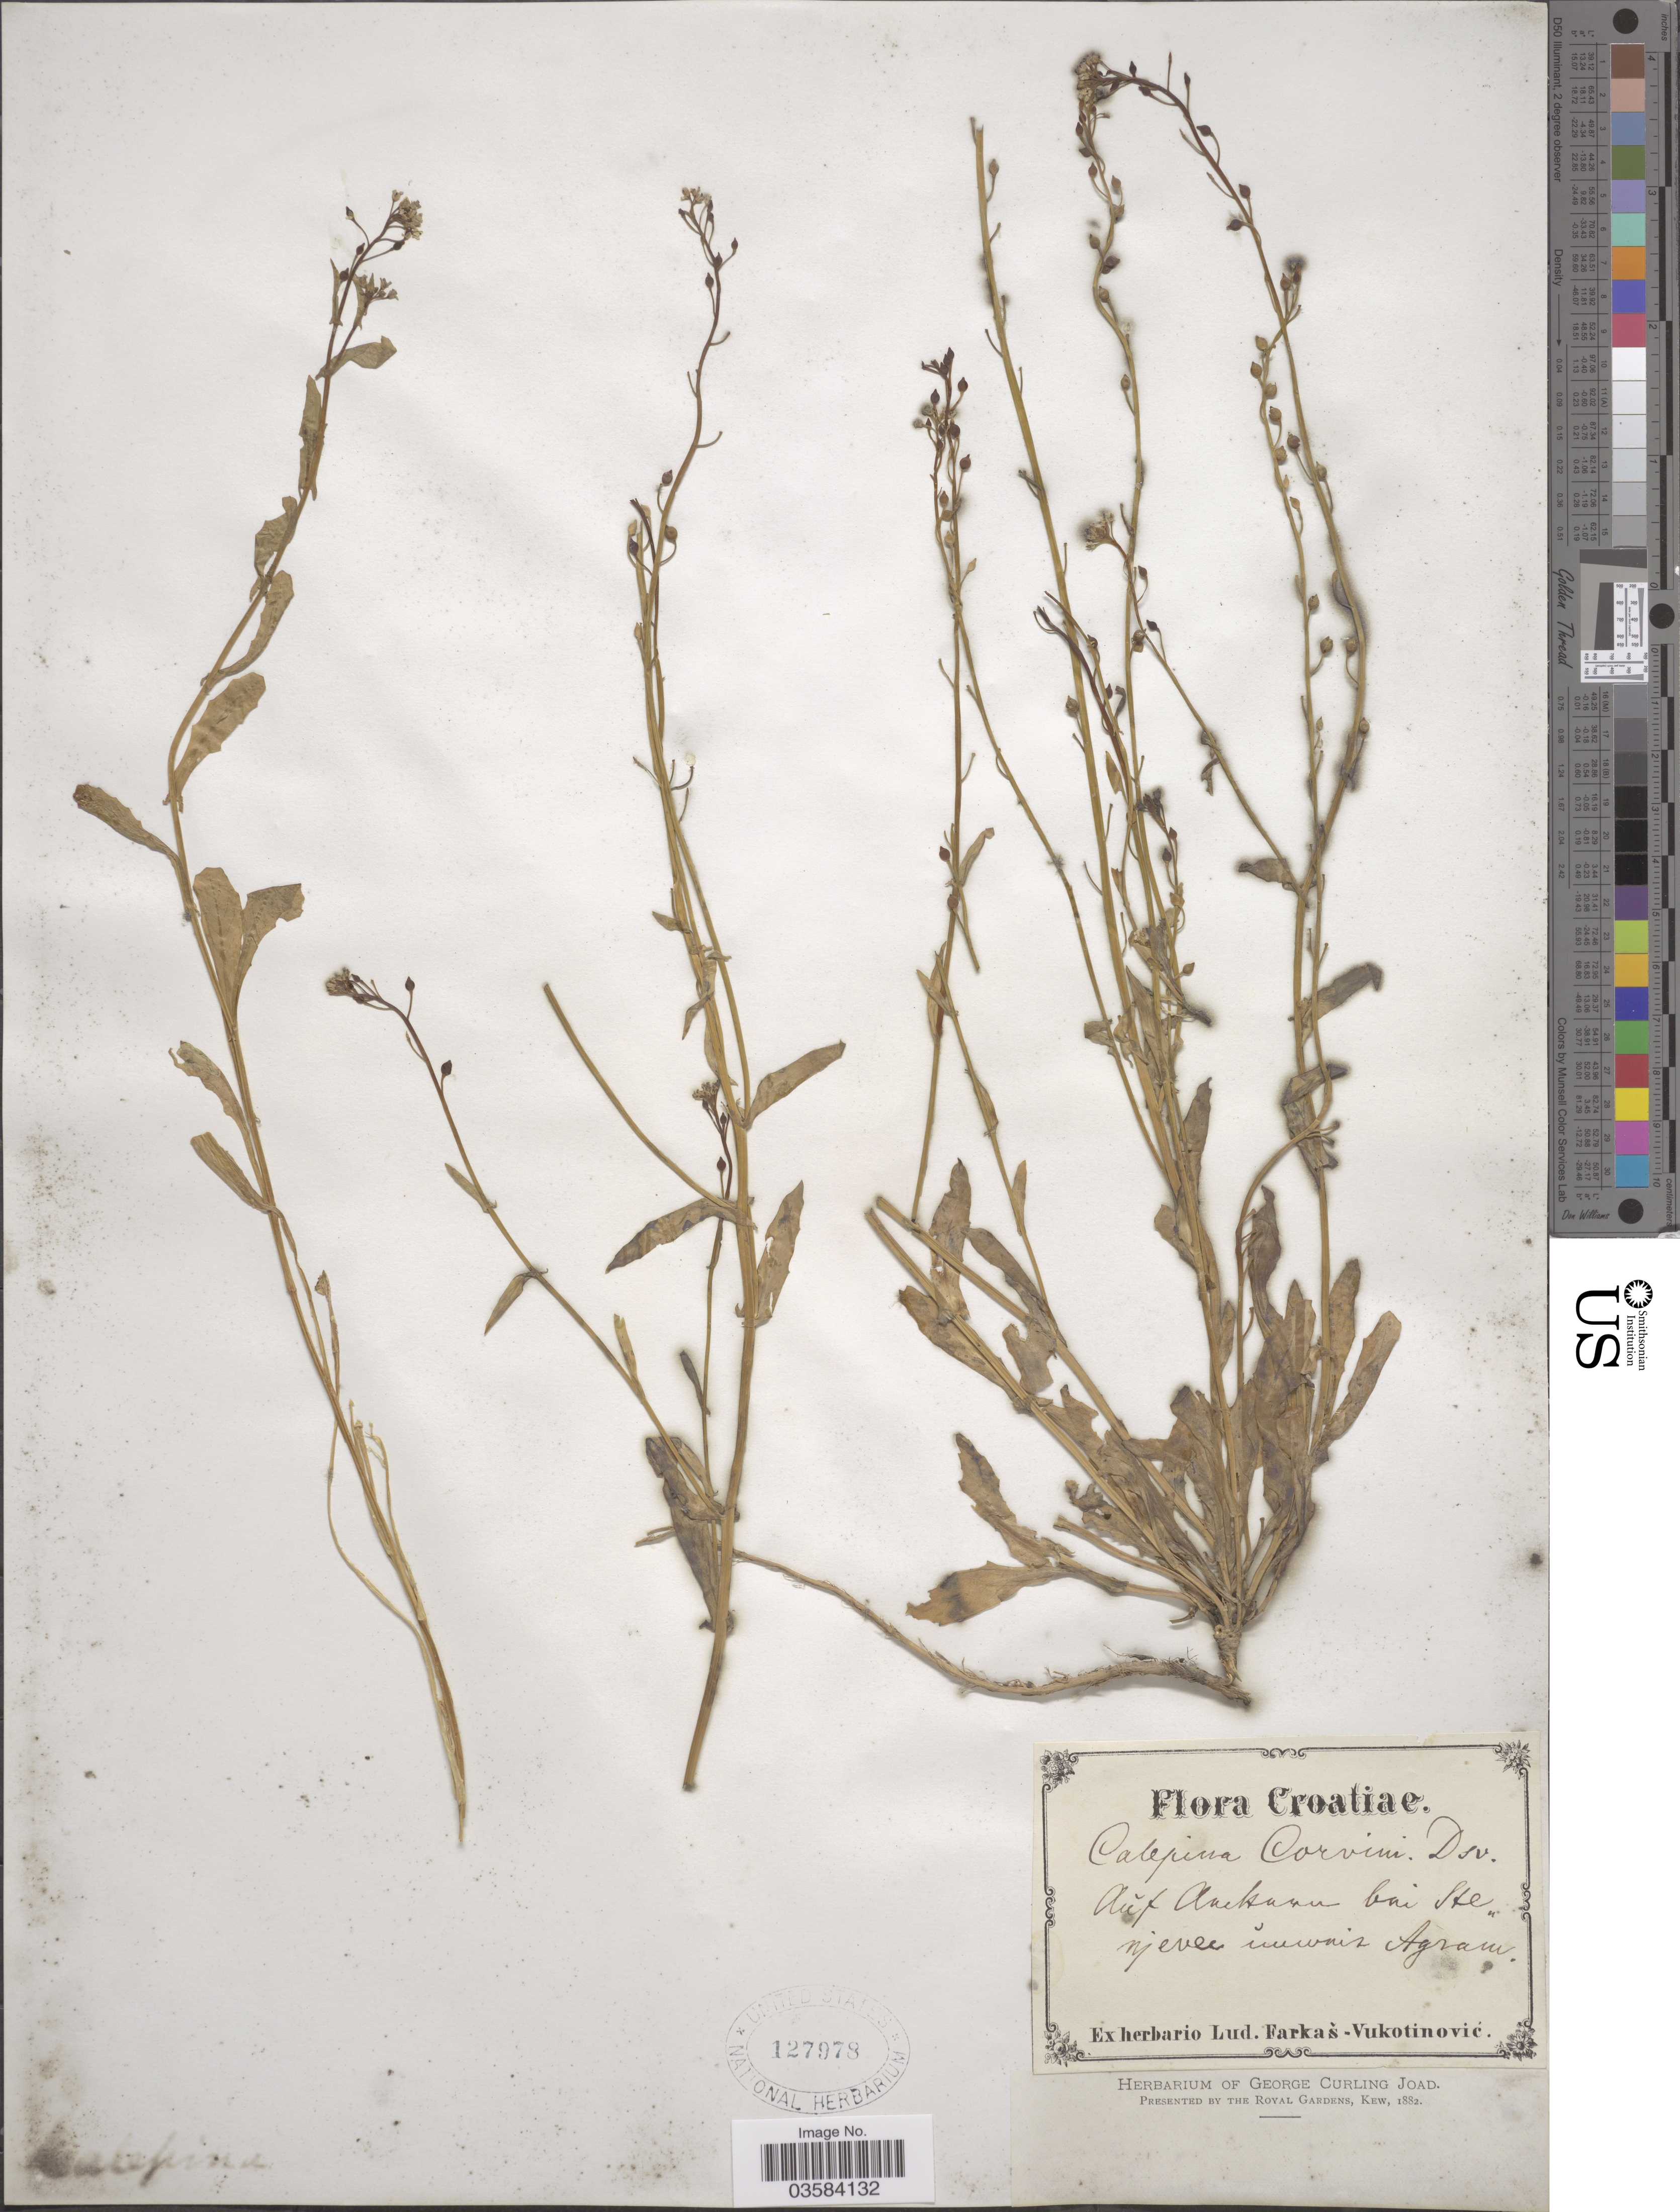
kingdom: Plantae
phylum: Tracheophyta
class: Magnoliopsida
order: Brassicales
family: Brassicaceae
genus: Calepina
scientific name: Calepina corvini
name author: (All.) Desv.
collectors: ex herb. Lud. Vukotinovic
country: Croatia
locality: Aŭf Anetsaeu bai Ste njever ŭuwis Agram. [interpreted]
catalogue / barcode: US 127978